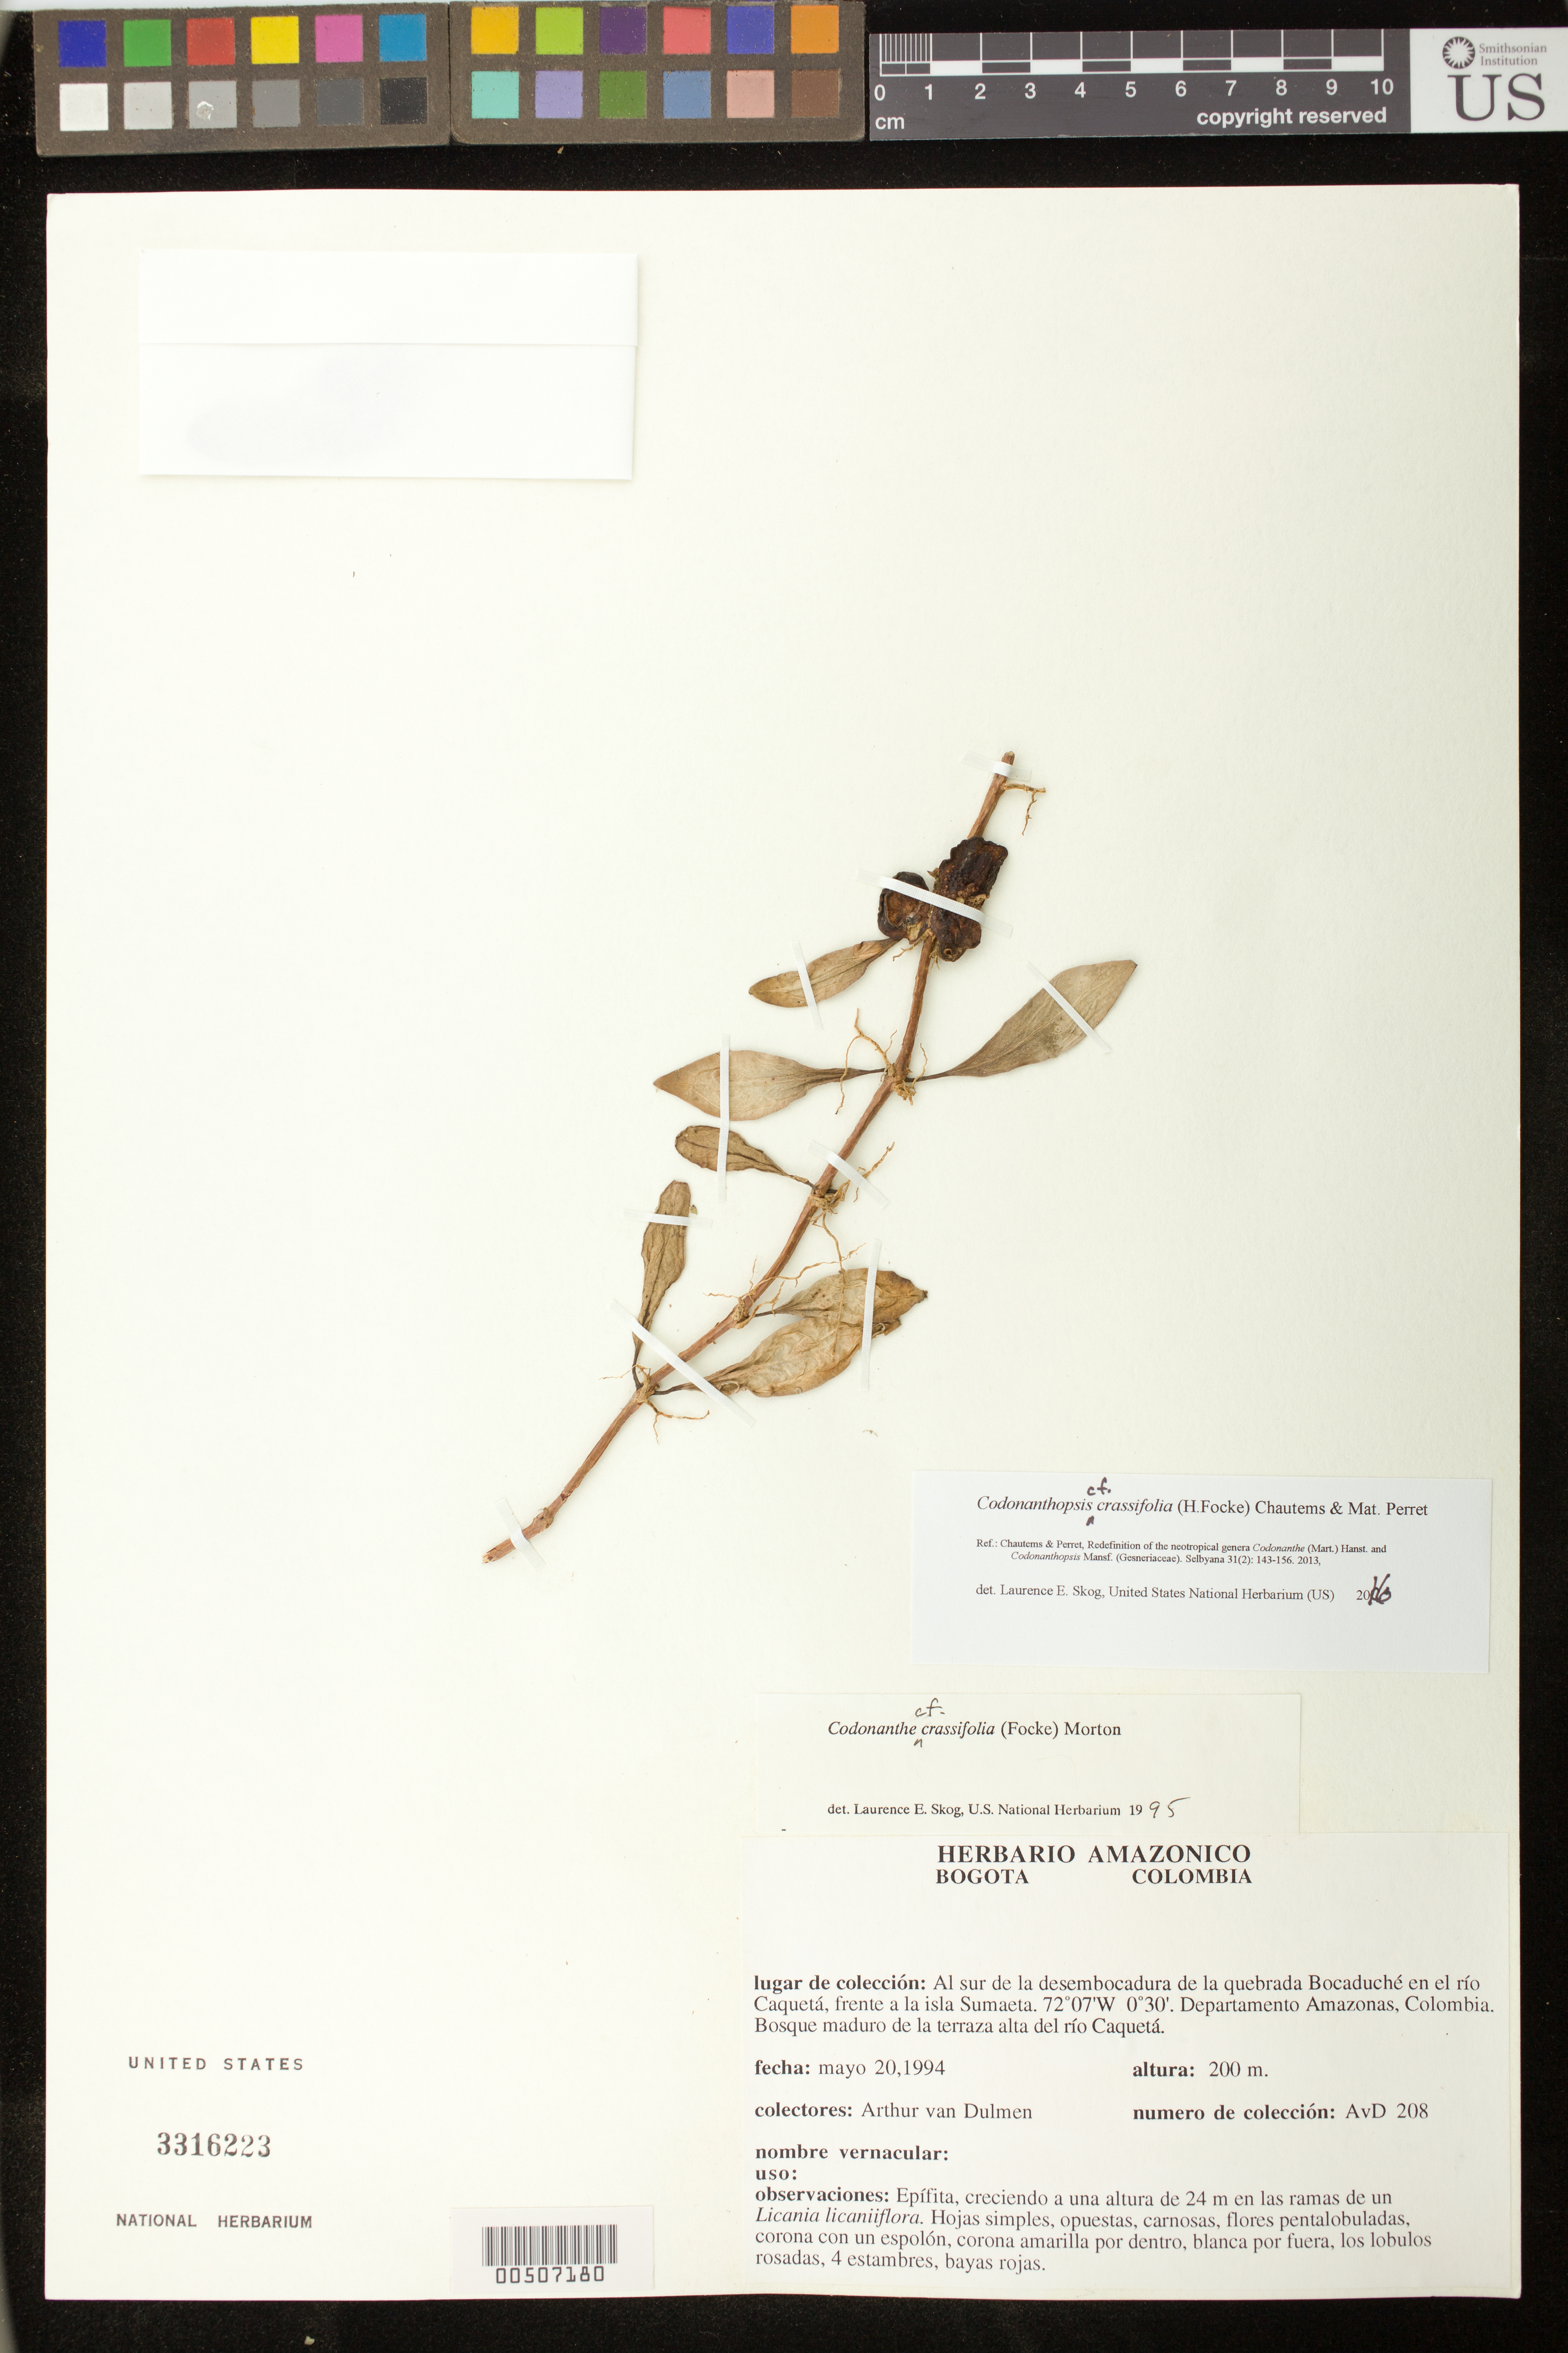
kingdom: Plantae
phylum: Tracheophyta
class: Magnoliopsida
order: Lamiales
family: Gesneriaceae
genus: Codonanthopsis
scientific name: Codonanthopsis crassifolia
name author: (H. Focke) Chautems & Mat.Perret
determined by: Skog, Laurence E.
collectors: A. van Dulmen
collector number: AvD 208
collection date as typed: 20 May 1994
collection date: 1994-05-20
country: Colombia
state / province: Amazônas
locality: Bocaduche en el Rio Caqueta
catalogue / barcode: US 3316223